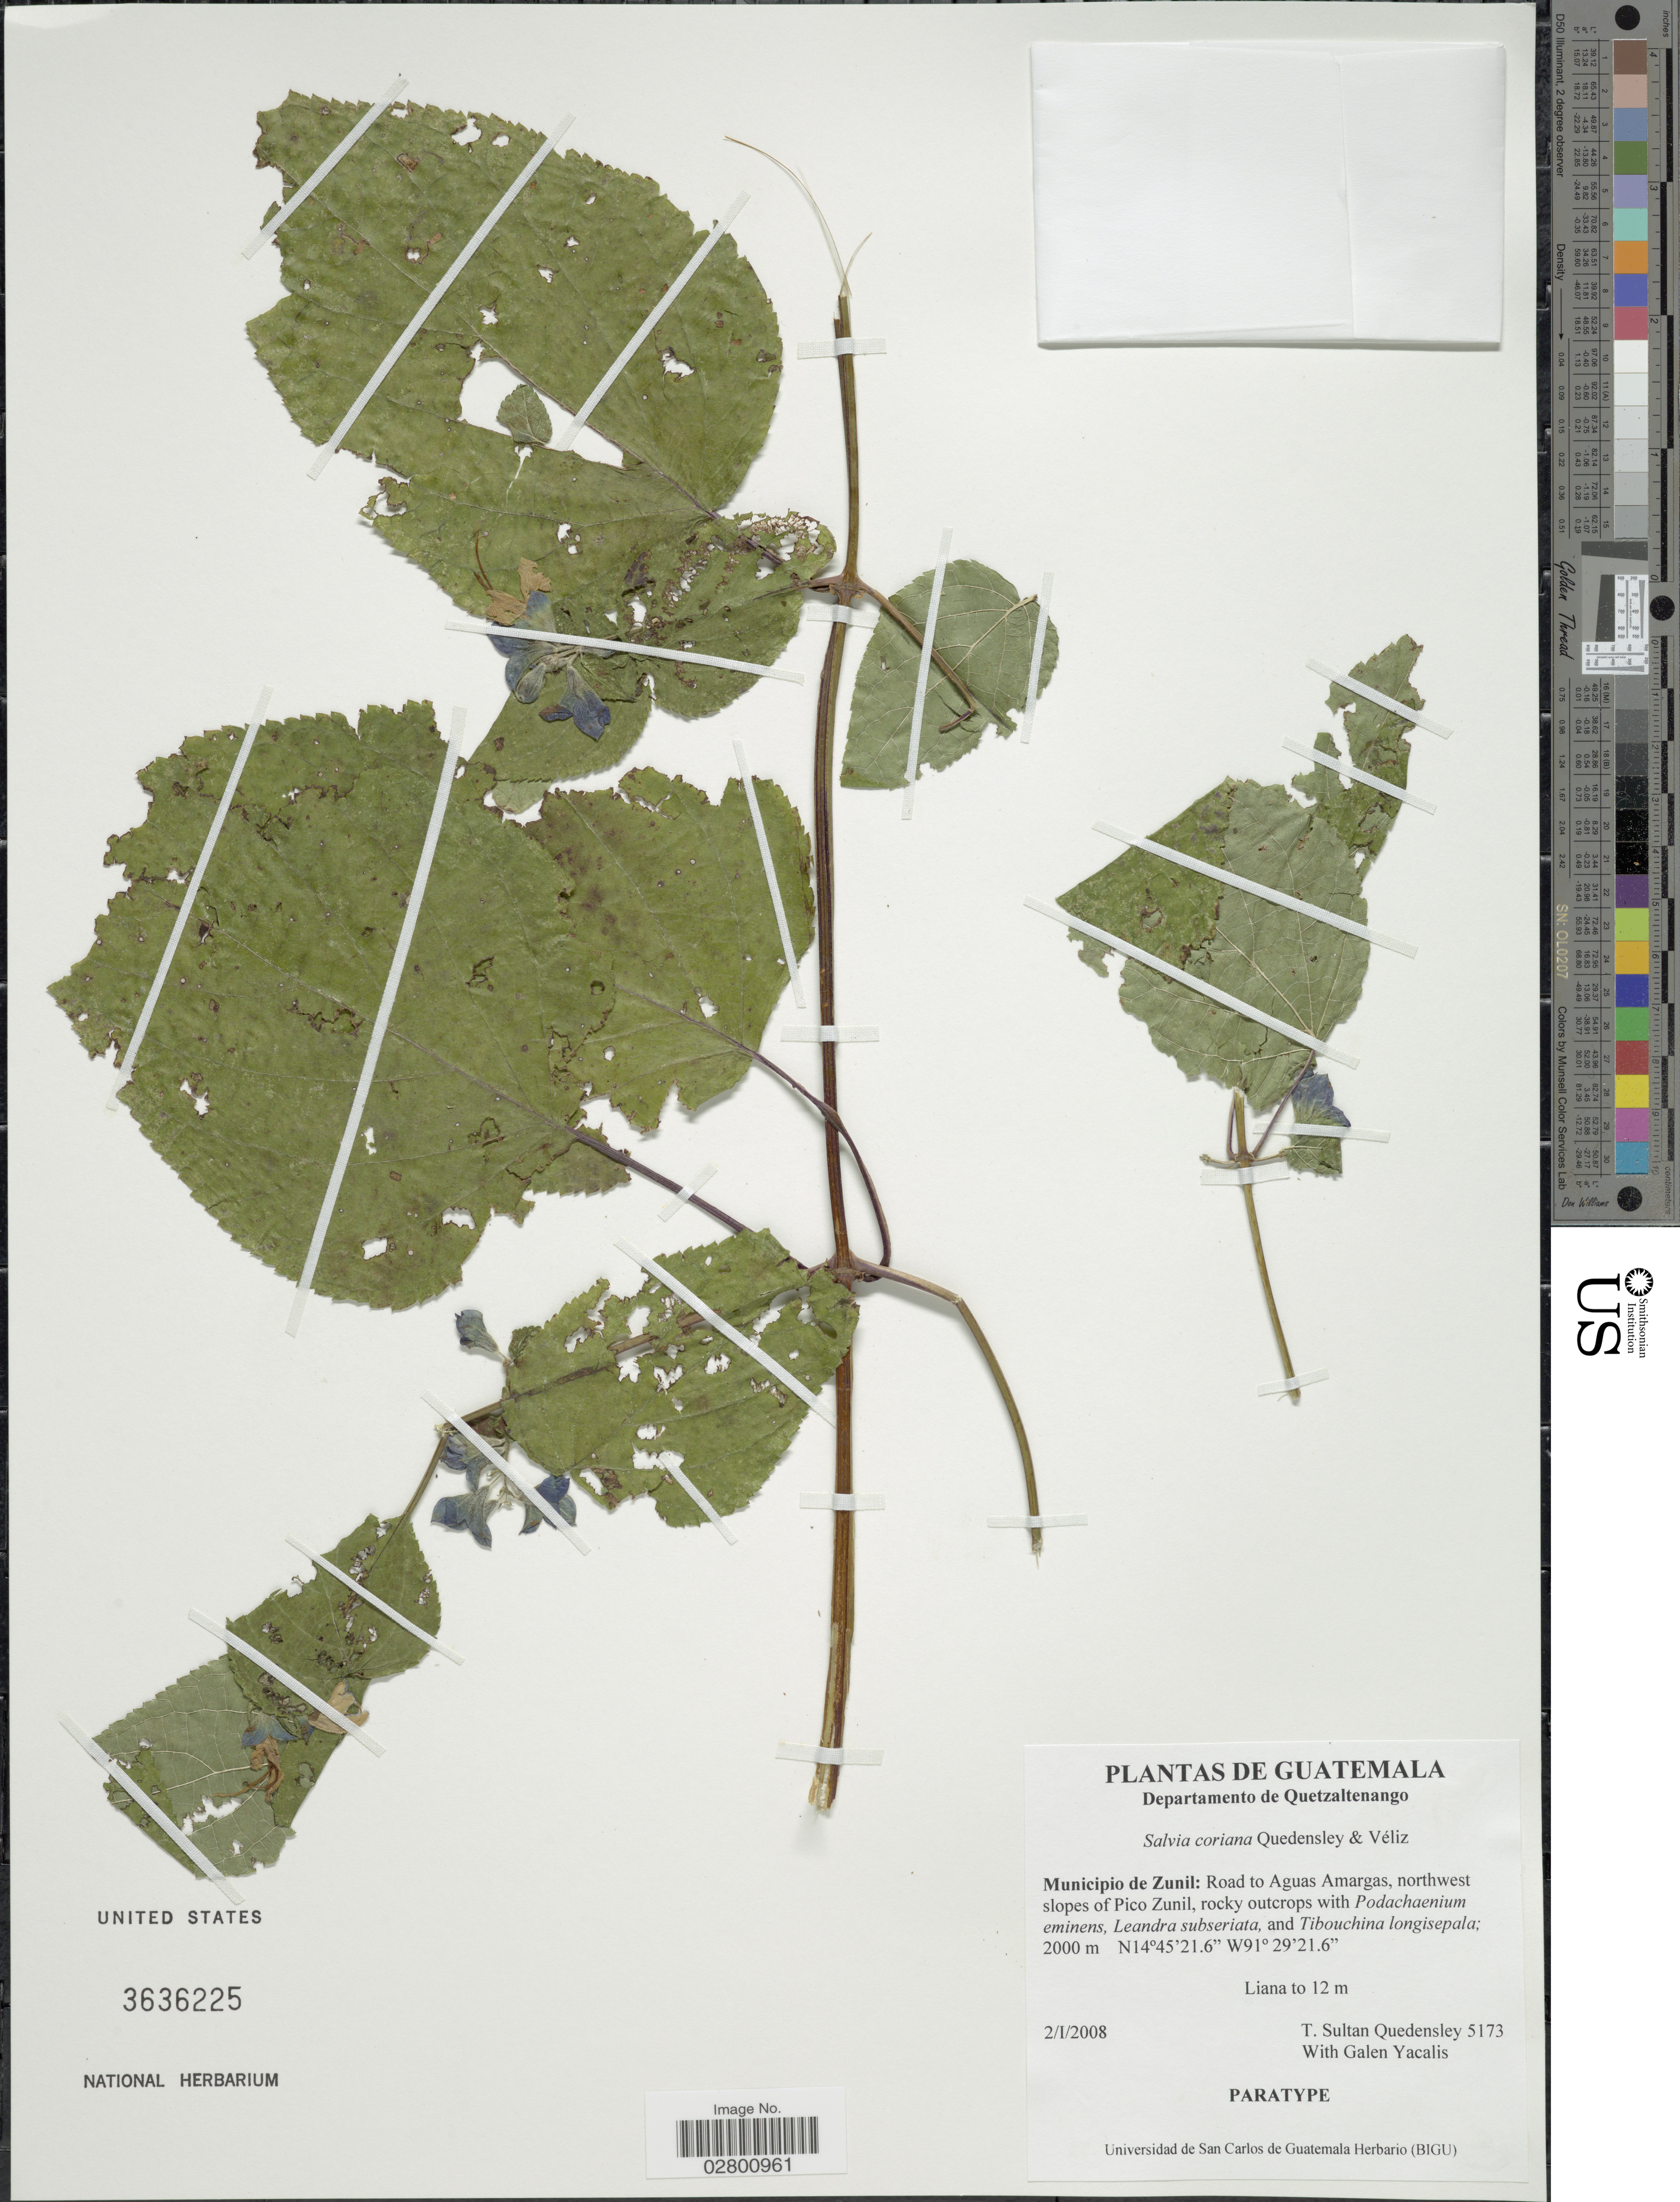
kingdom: Plantae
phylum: Tracheophyta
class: Magnoliopsida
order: Lamiales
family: Lamiaceae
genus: Salvia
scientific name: Salvia coriana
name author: Quedensley & Véliz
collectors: T. S. Quedensley & G. Yacalis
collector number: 5173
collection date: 2008-01-02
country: Guatemala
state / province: Quetzaltenango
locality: Departamento de Quetzaltenango. Municipio de Zunil: Road to Aguas Amargas, northwest slopes of Pico Zunil.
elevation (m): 2000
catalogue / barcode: US 3636225